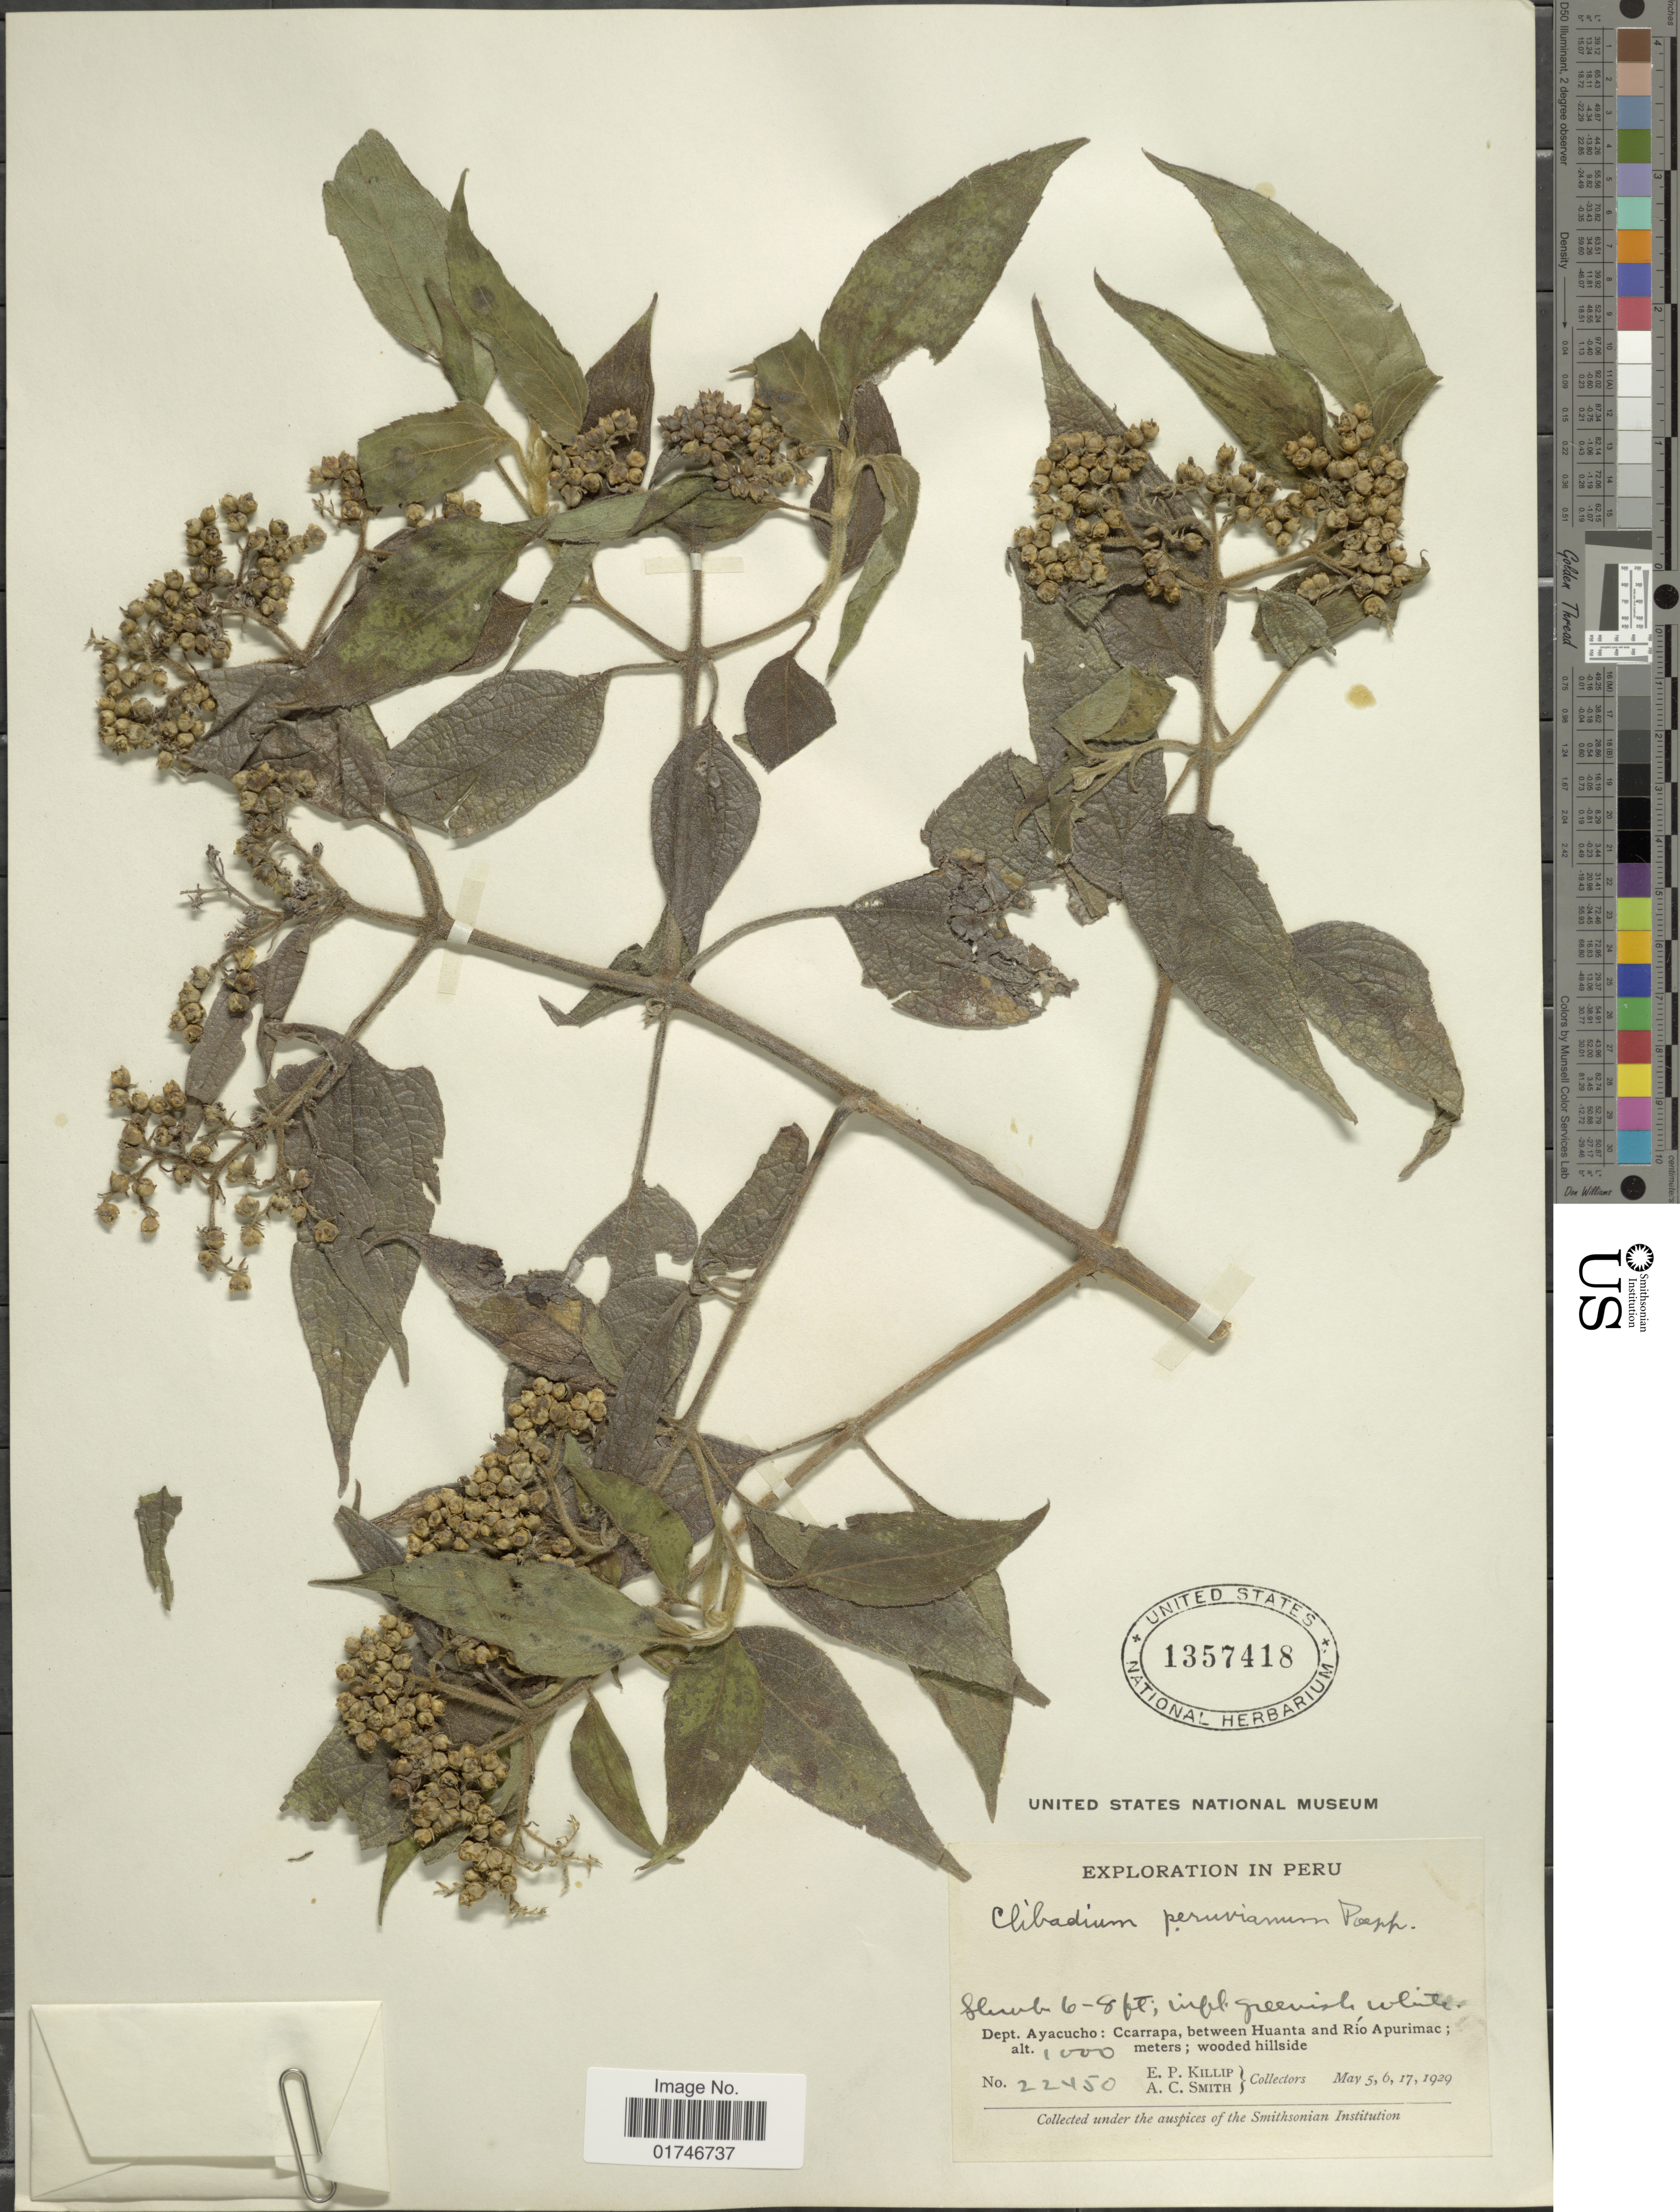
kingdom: Plantae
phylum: Tracheophyta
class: Magnoliopsida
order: Asterales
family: Asteraceae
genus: Clibadium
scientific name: Clibadium peruvianum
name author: Poepp.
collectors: E. P. Killip & A. C. Smith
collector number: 22450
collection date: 1929-05-05/1929-05-17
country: Peru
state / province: Ayacucho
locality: Dept. Ayacucho: Ccarrapa, between Huanta and Río Apurimac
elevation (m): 1000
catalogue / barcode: US 1357418